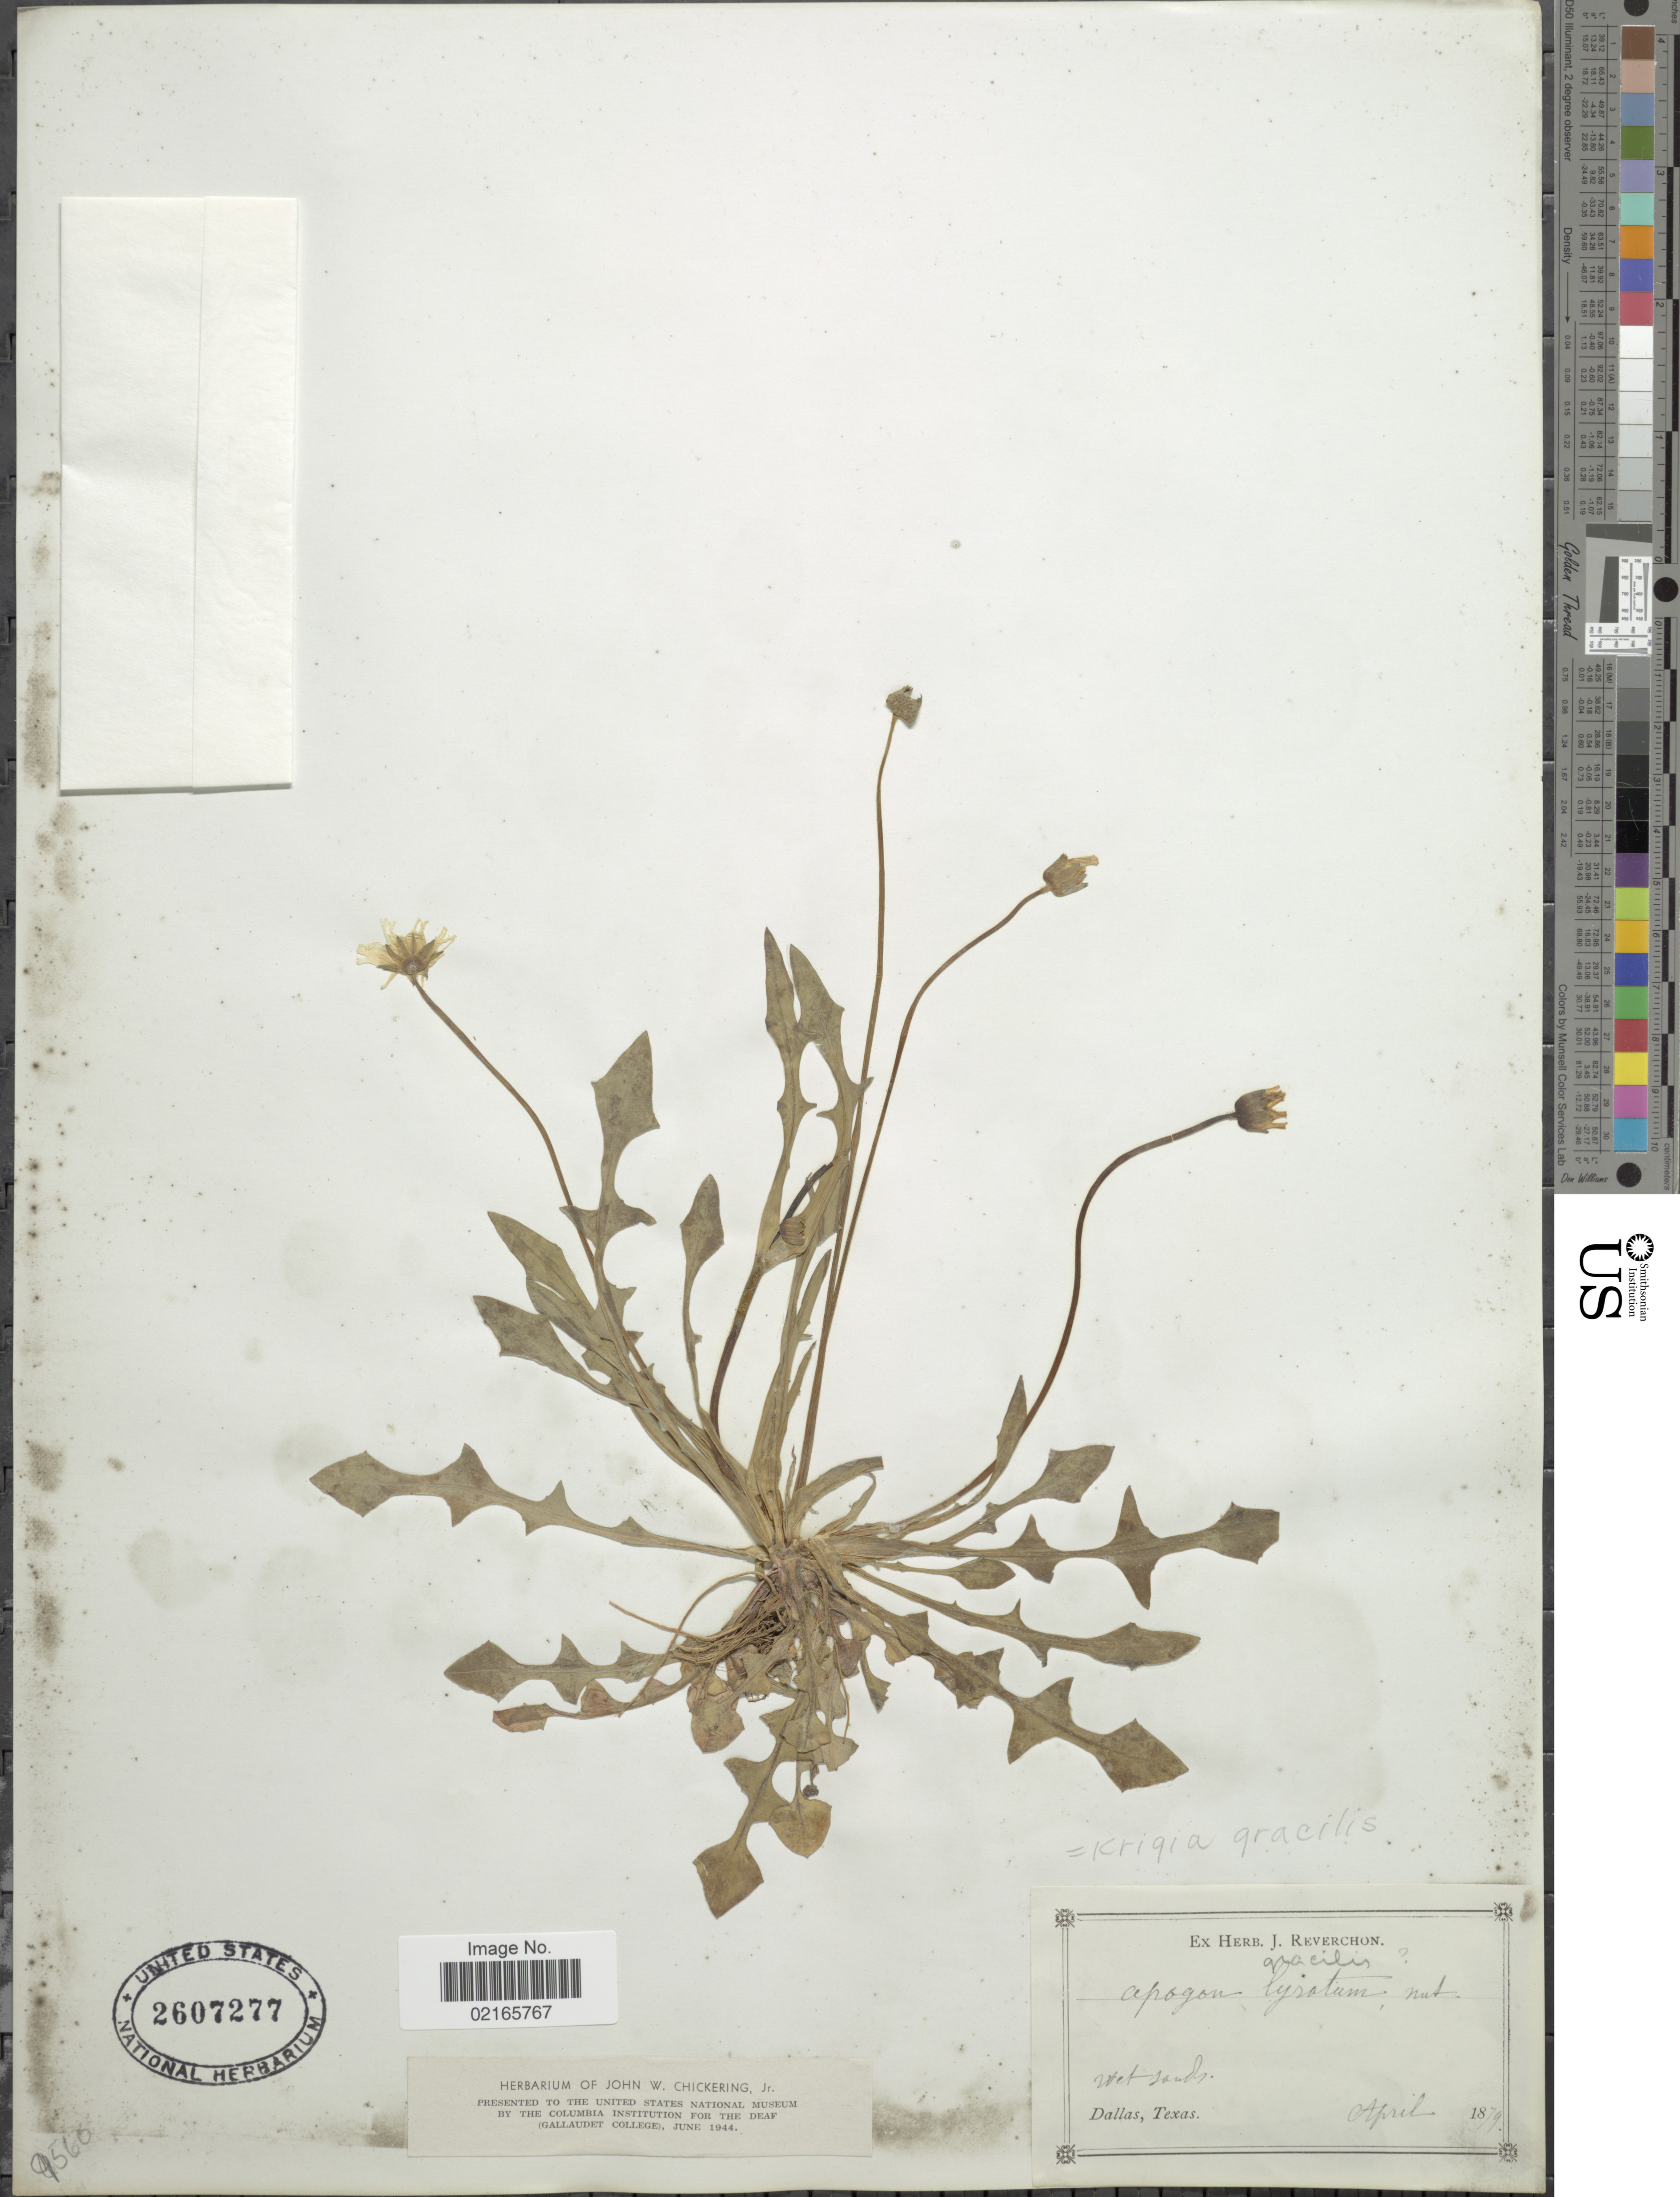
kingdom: Plantae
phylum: Tracheophyta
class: Magnoliopsida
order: Asterales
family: Asteraceae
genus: Krigia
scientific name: Krigia cespitosa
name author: (Raf.) K.L. Chambers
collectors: ex herb. J. Reverchon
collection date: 1879-04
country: United States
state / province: Texas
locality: Dallas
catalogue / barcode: US 2607277